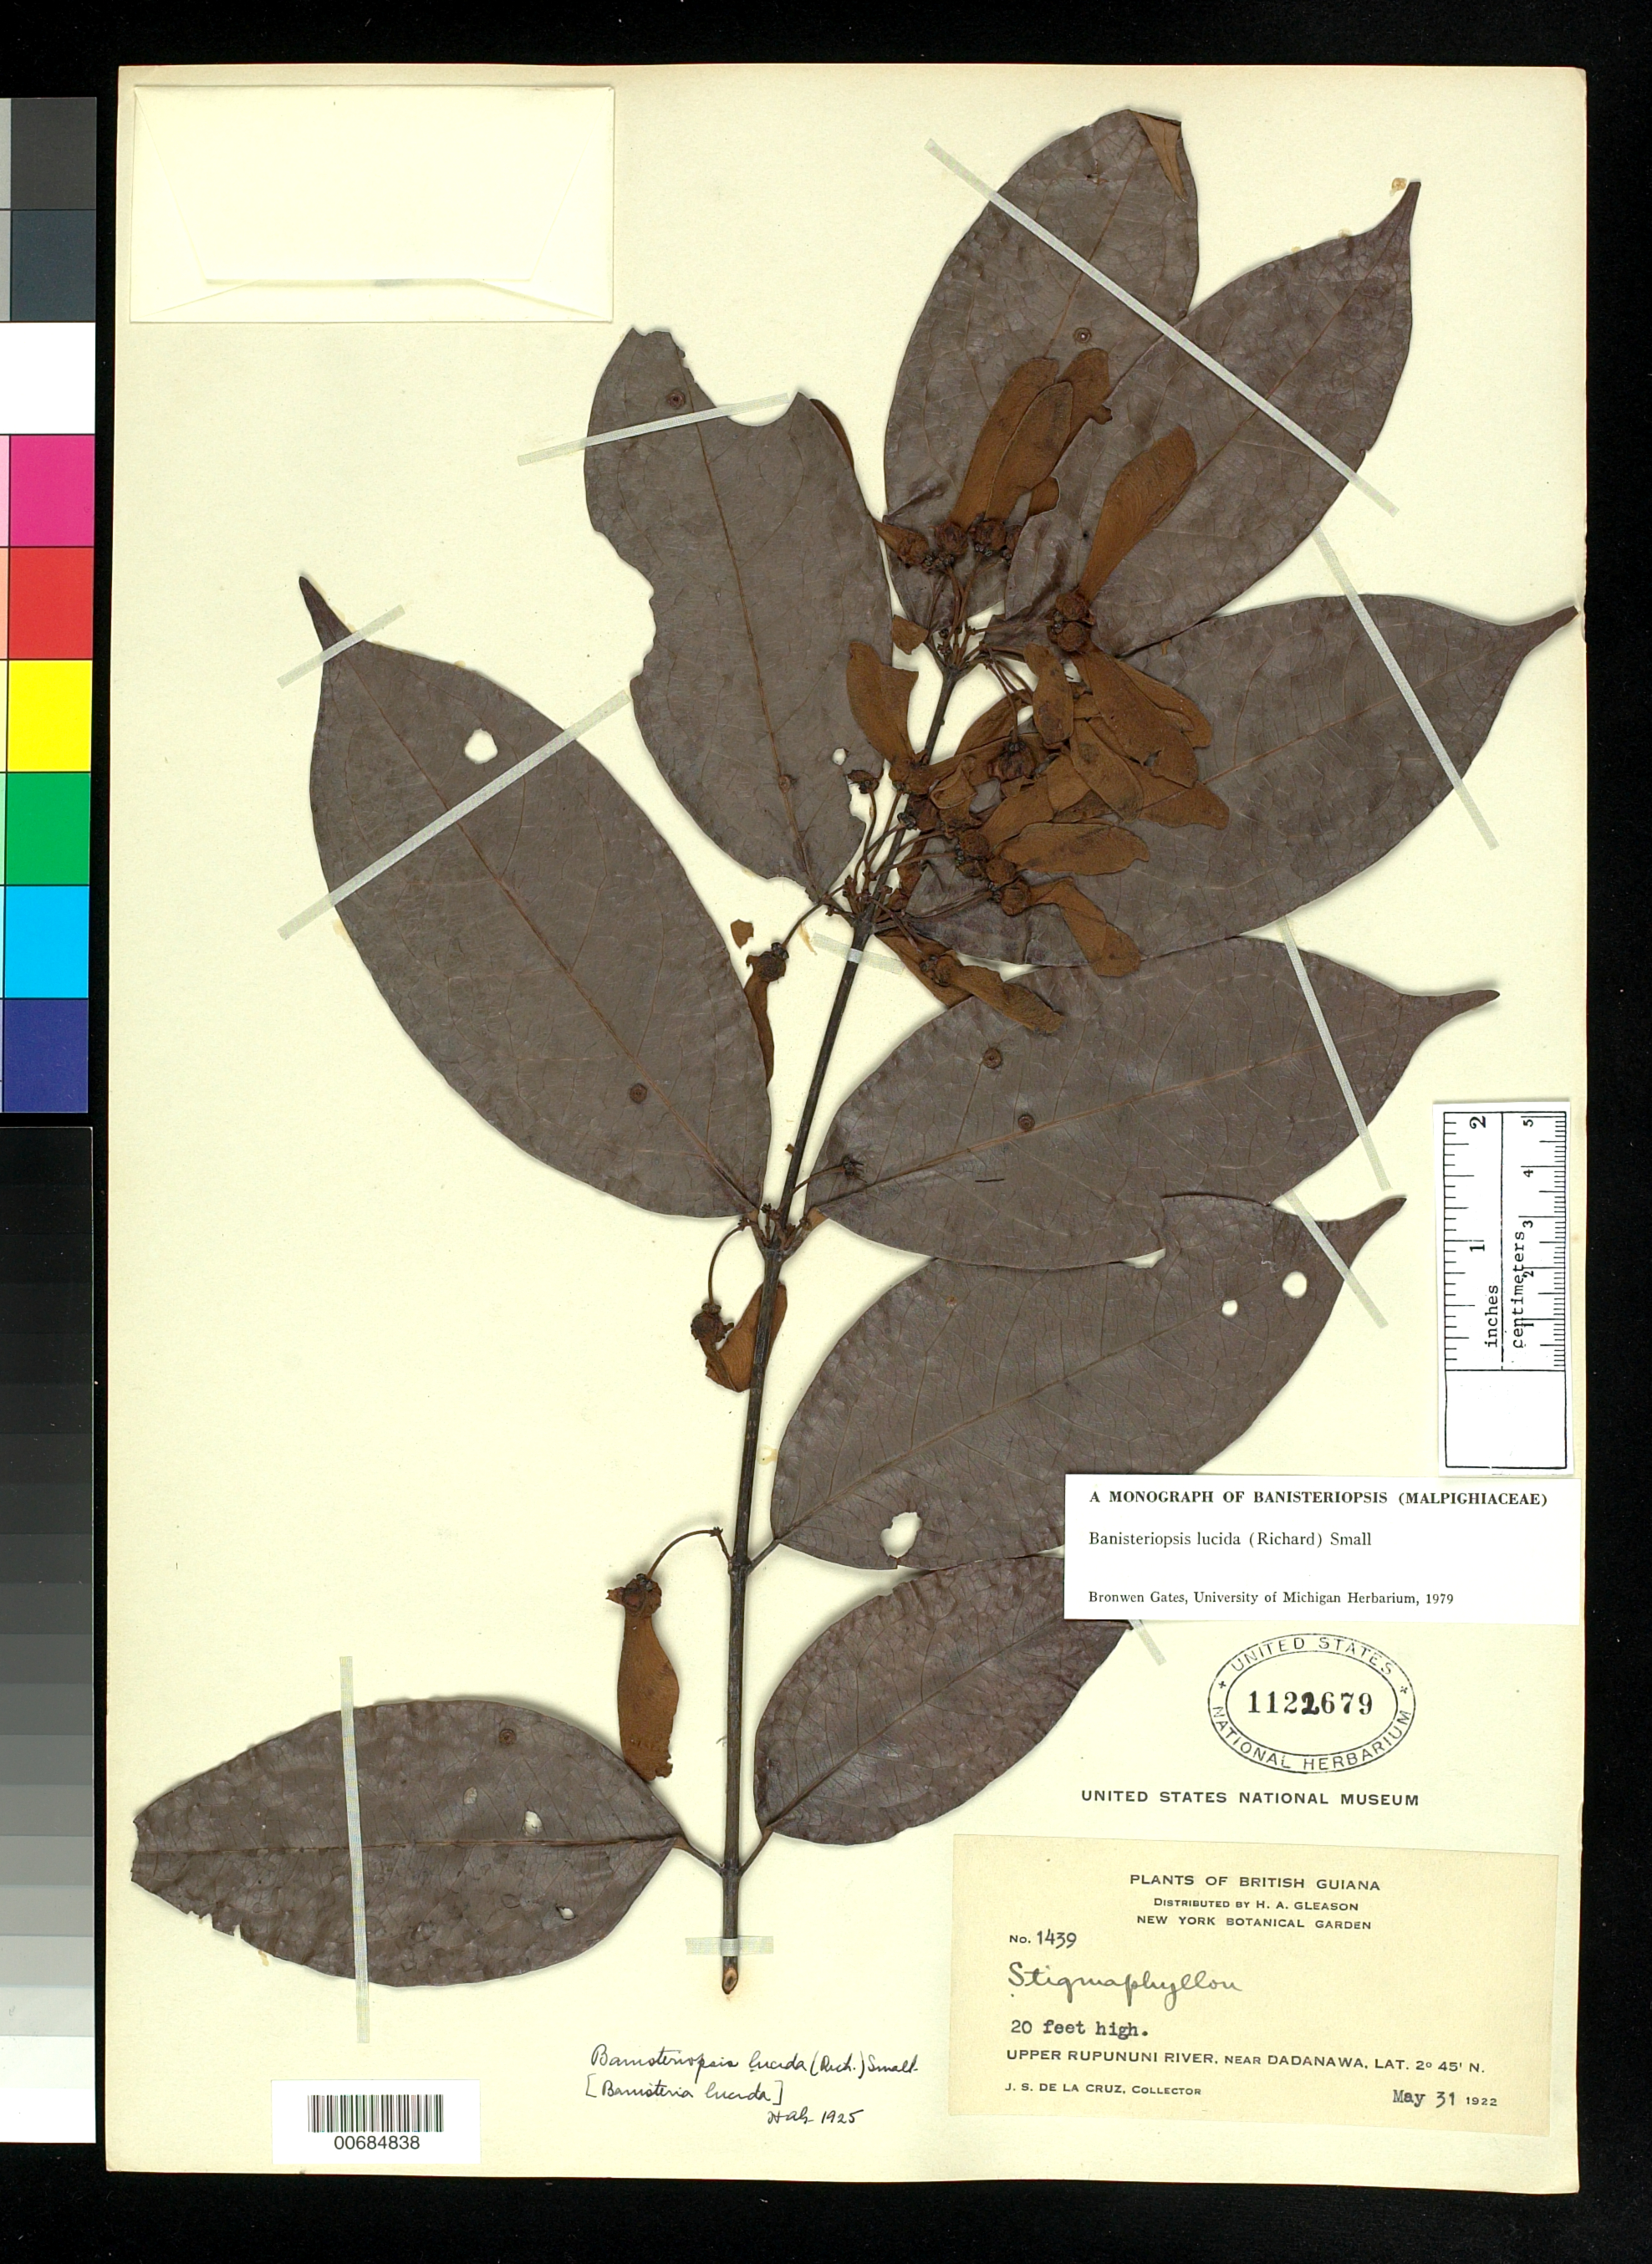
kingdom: Plantae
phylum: Tracheophyta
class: Magnoliopsida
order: Malpighiales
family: Malpighiaceae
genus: Banisteriopsis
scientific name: Banisteriopsis lucida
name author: (Rich.) Small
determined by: Gates, B.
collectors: J. S. de la Cruz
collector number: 1439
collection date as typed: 31-May-22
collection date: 1922-05-31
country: Guyana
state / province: U. Takutu-U. Essequibo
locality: Dadanawa, vic., upper Rupununi R.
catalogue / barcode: US 1122679